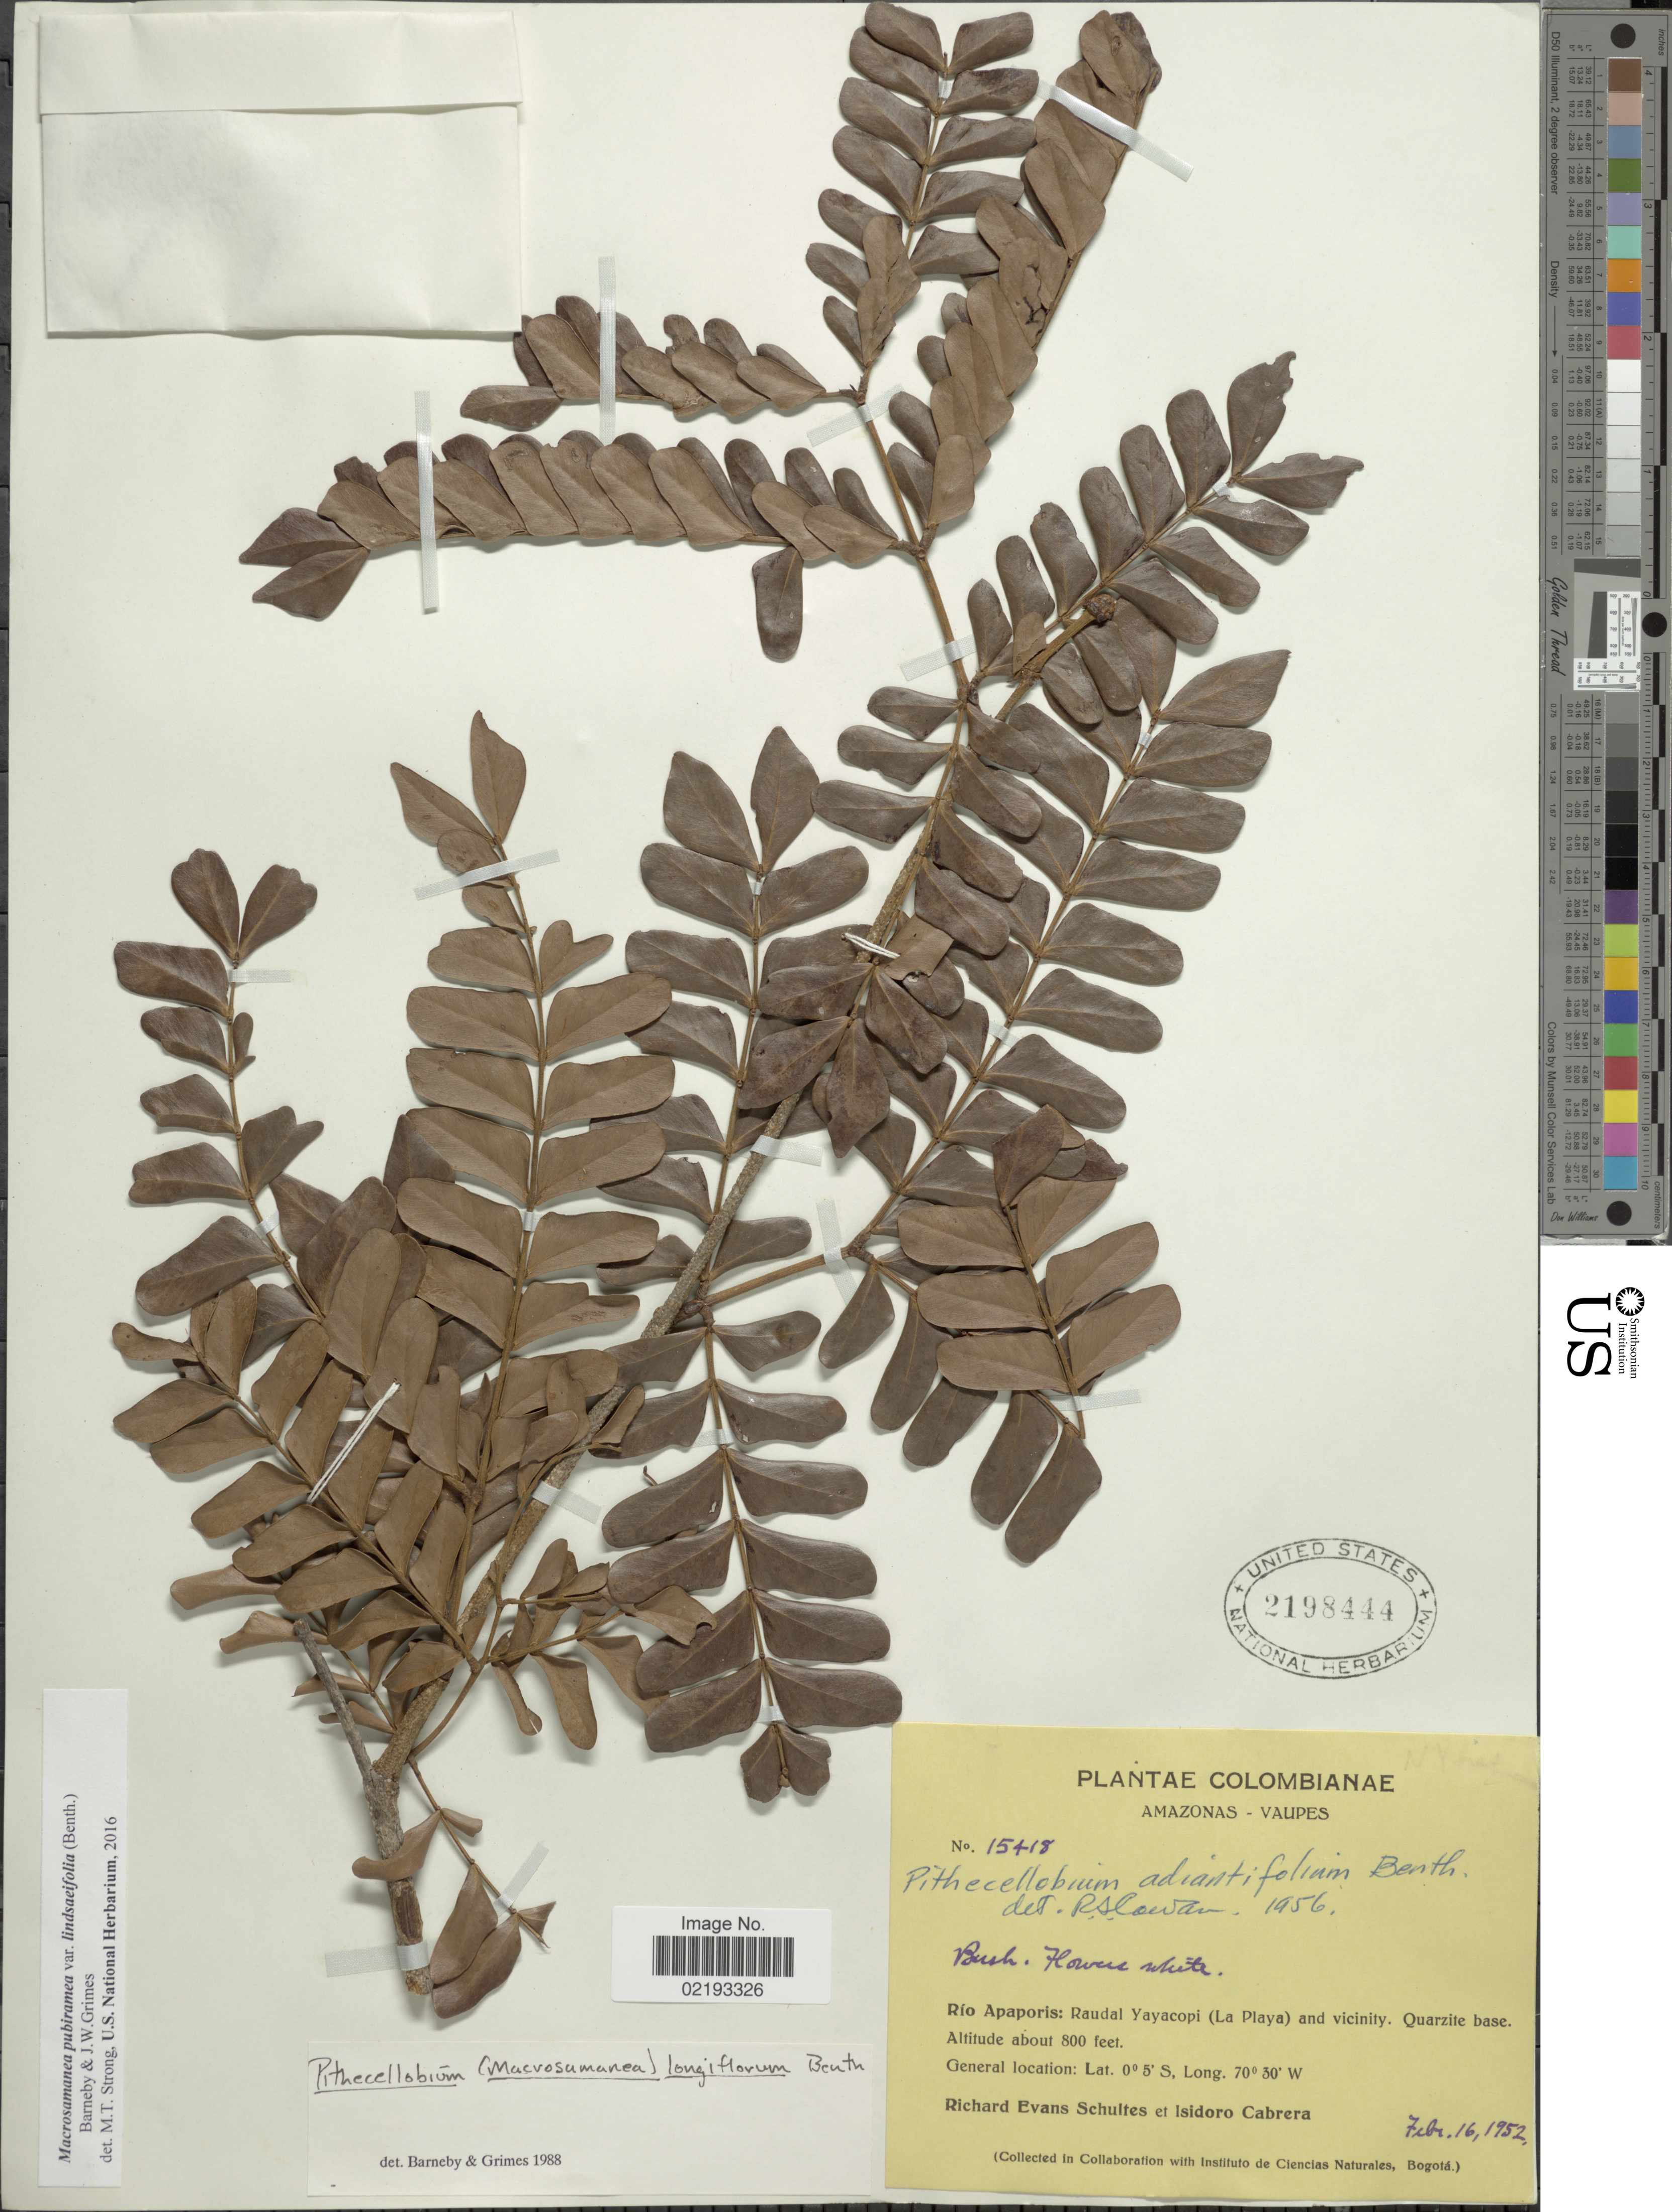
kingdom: Plantae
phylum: Tracheophyta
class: Magnoliopsida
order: Fabales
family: Fabaceae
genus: Macrosamanea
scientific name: Macrosamanea pubiramea var. lindsaeifolia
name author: (Spruce ex Benth.) Barneby & J.W. Grimes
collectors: R. E. Schultes & I. Cabrera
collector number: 15418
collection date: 1952-02-16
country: Colombia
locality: Amazonas - Vaupes, Río Apaporis: Raudal Yayacopi (La Playa) and vicinity. Quartzit base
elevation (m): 244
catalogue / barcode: US 2198444